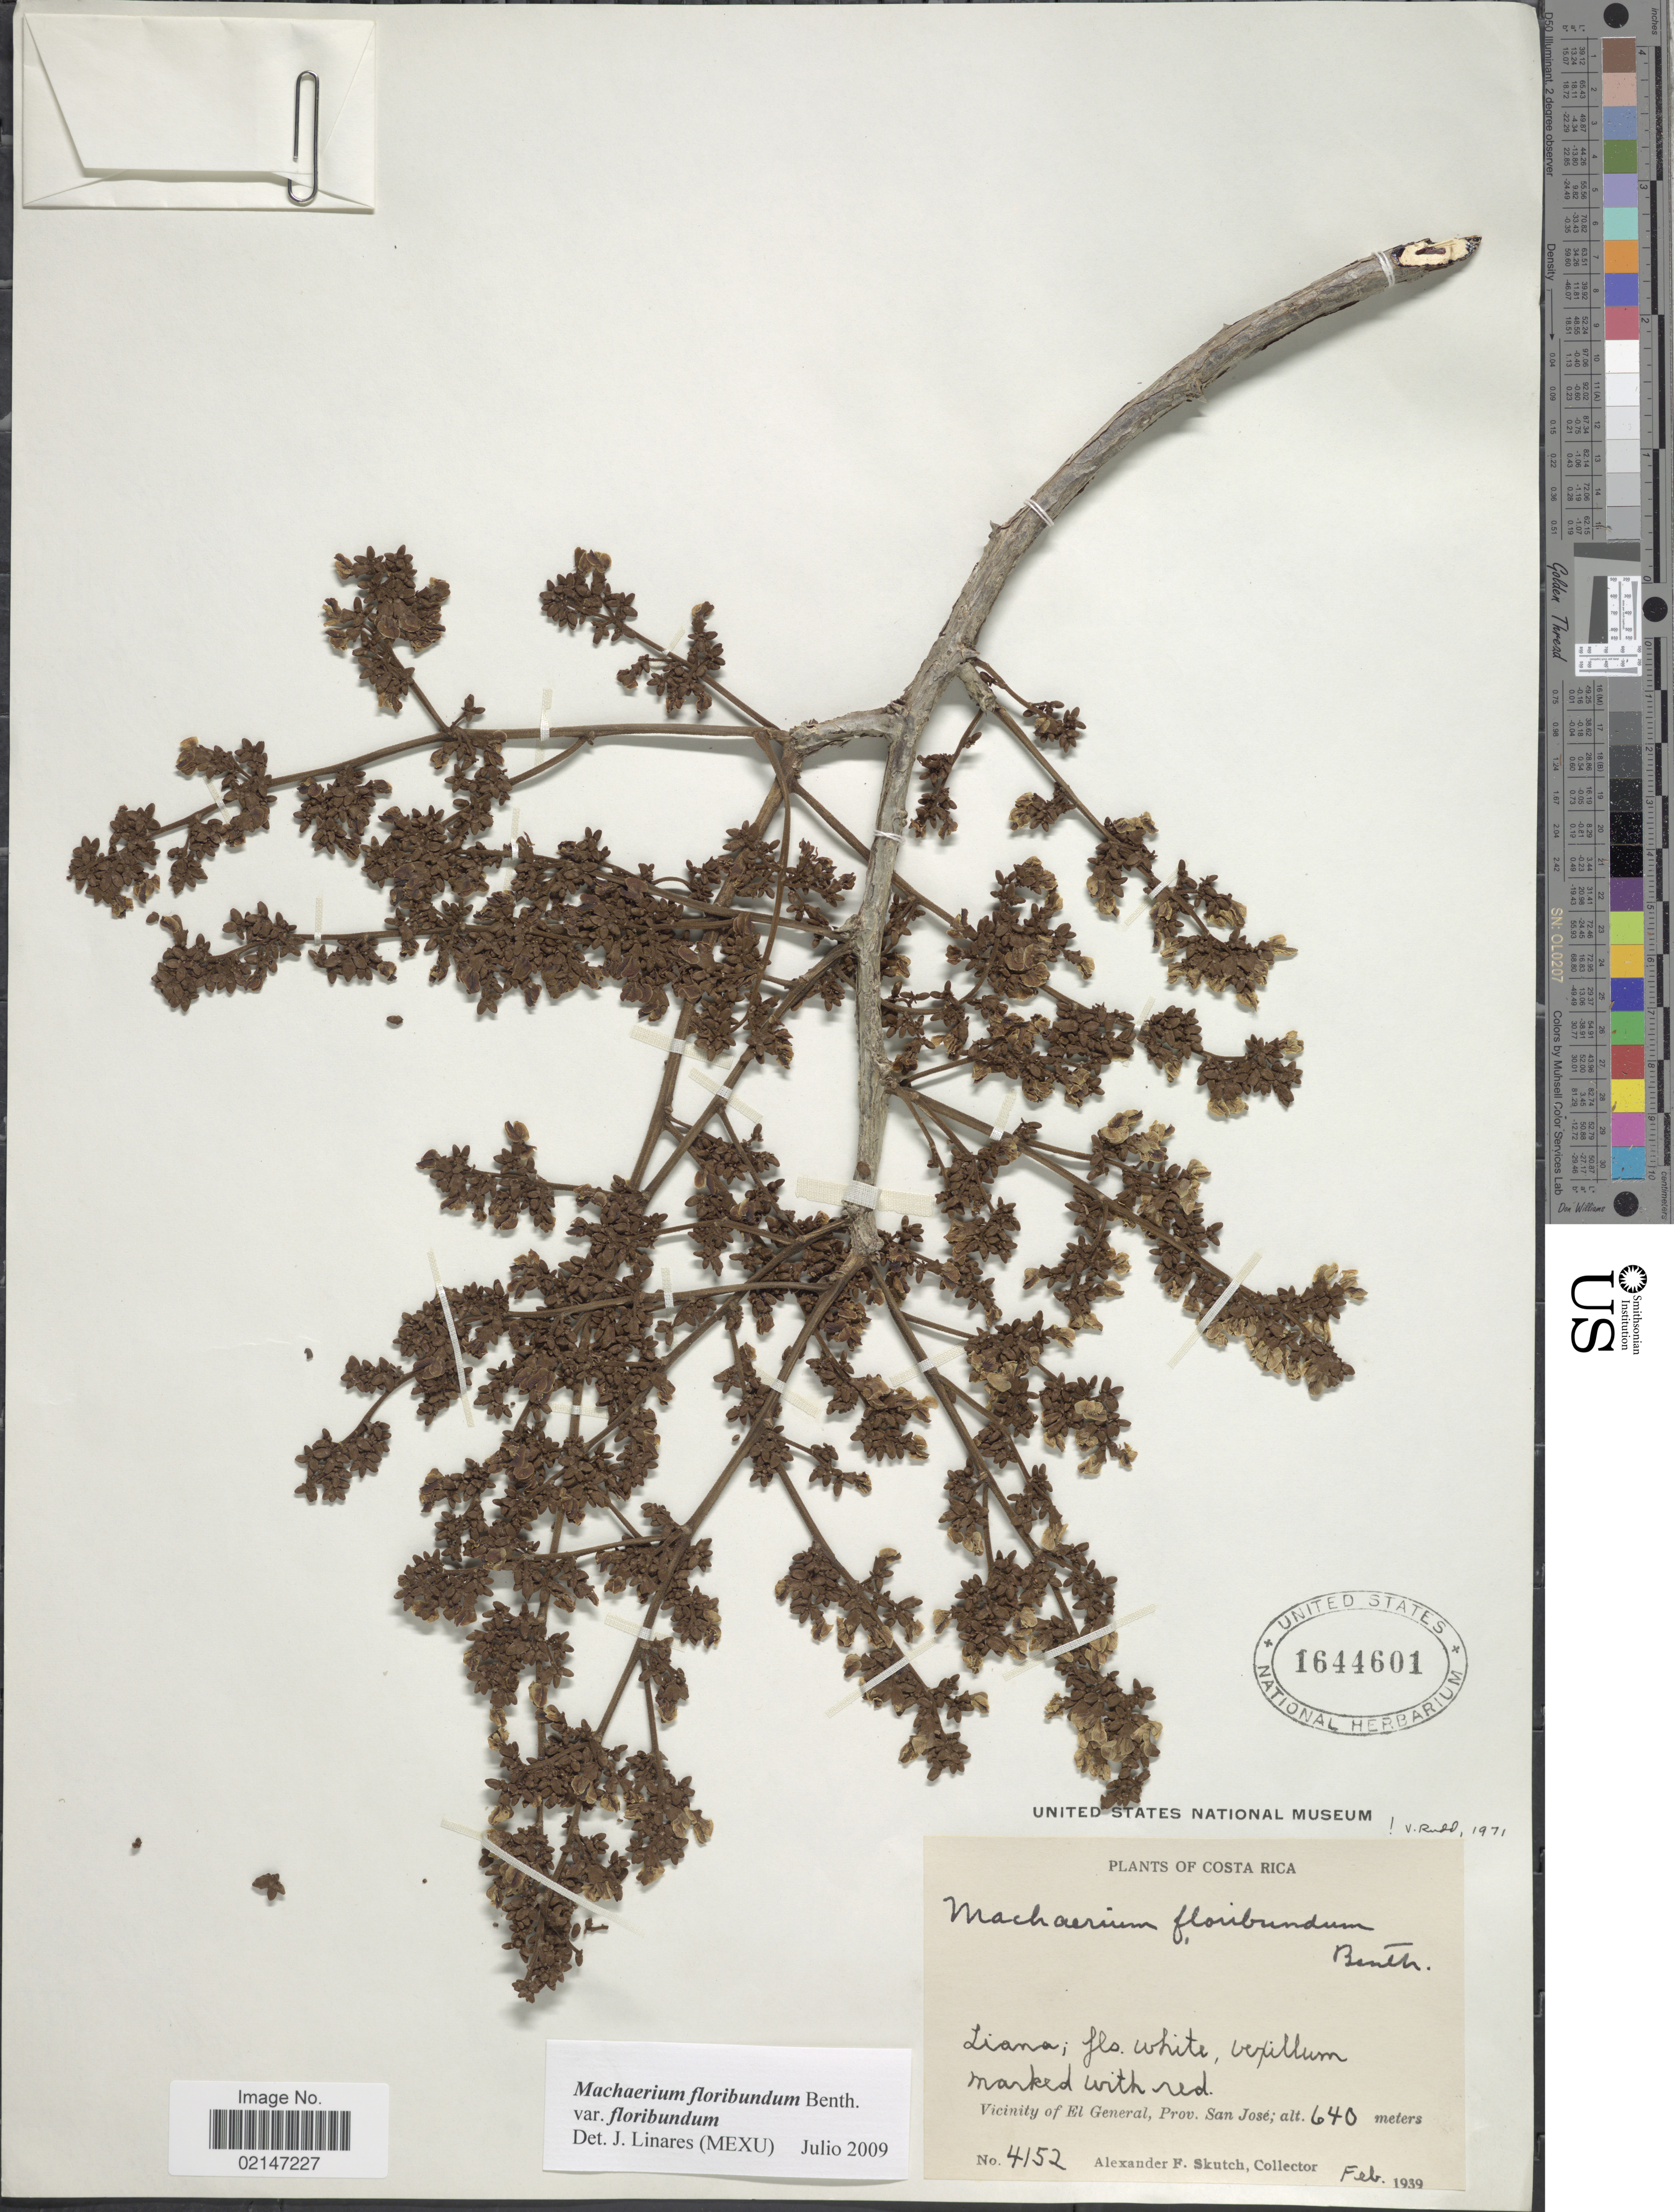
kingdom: Plantae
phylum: Tracheophyta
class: Magnoliopsida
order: Fabales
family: Fabaceae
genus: Machaerium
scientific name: Machaerium floribundum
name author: Benth.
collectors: A. F. Skutch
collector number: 4152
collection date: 1939-02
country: Costa Rica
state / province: San José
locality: Vicinity of El General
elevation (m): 640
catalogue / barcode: US 1644601